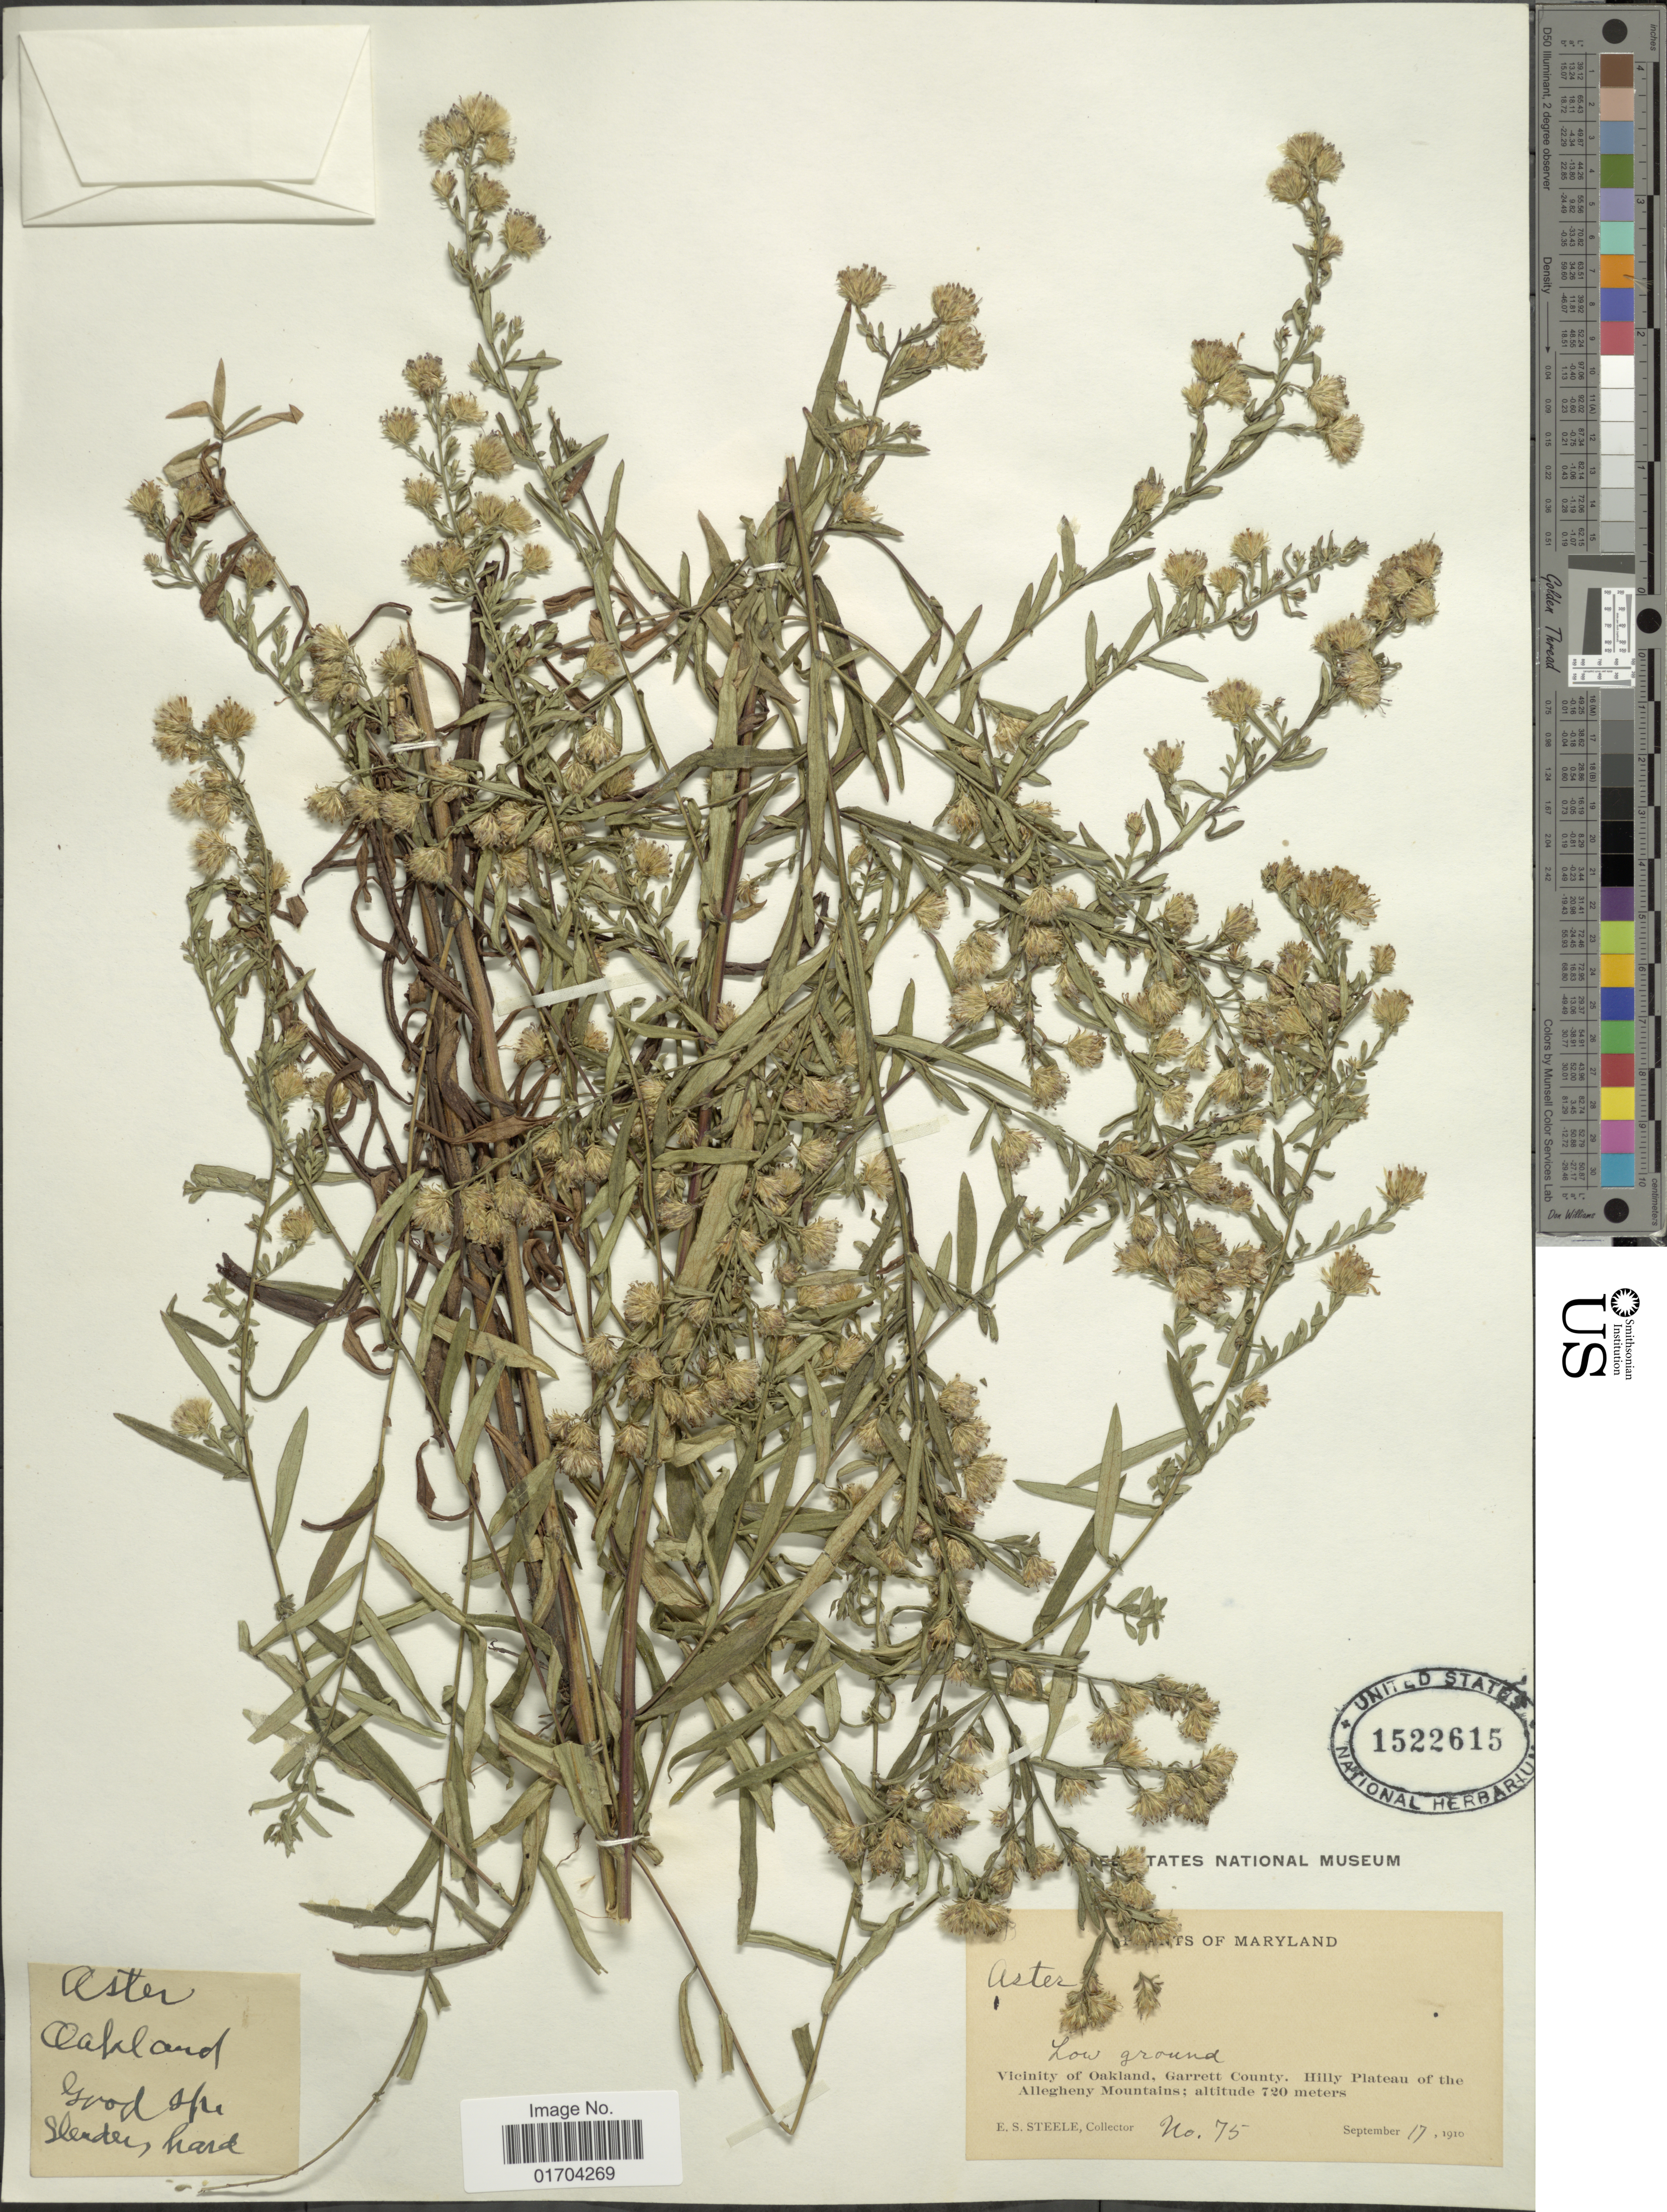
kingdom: Plantae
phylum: Tracheophyta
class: Magnoliopsida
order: Asterales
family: Asteraceae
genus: Symphyotrichum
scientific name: Symphyotrichum sp.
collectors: E. Steele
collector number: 75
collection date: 1910-09-17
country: United States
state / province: Maryland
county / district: Garrett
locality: Low ground, Vicinity of Oakland, Garrett County. Hilly Plateau of the Allegheny Mountains.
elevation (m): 720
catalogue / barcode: US 1522615